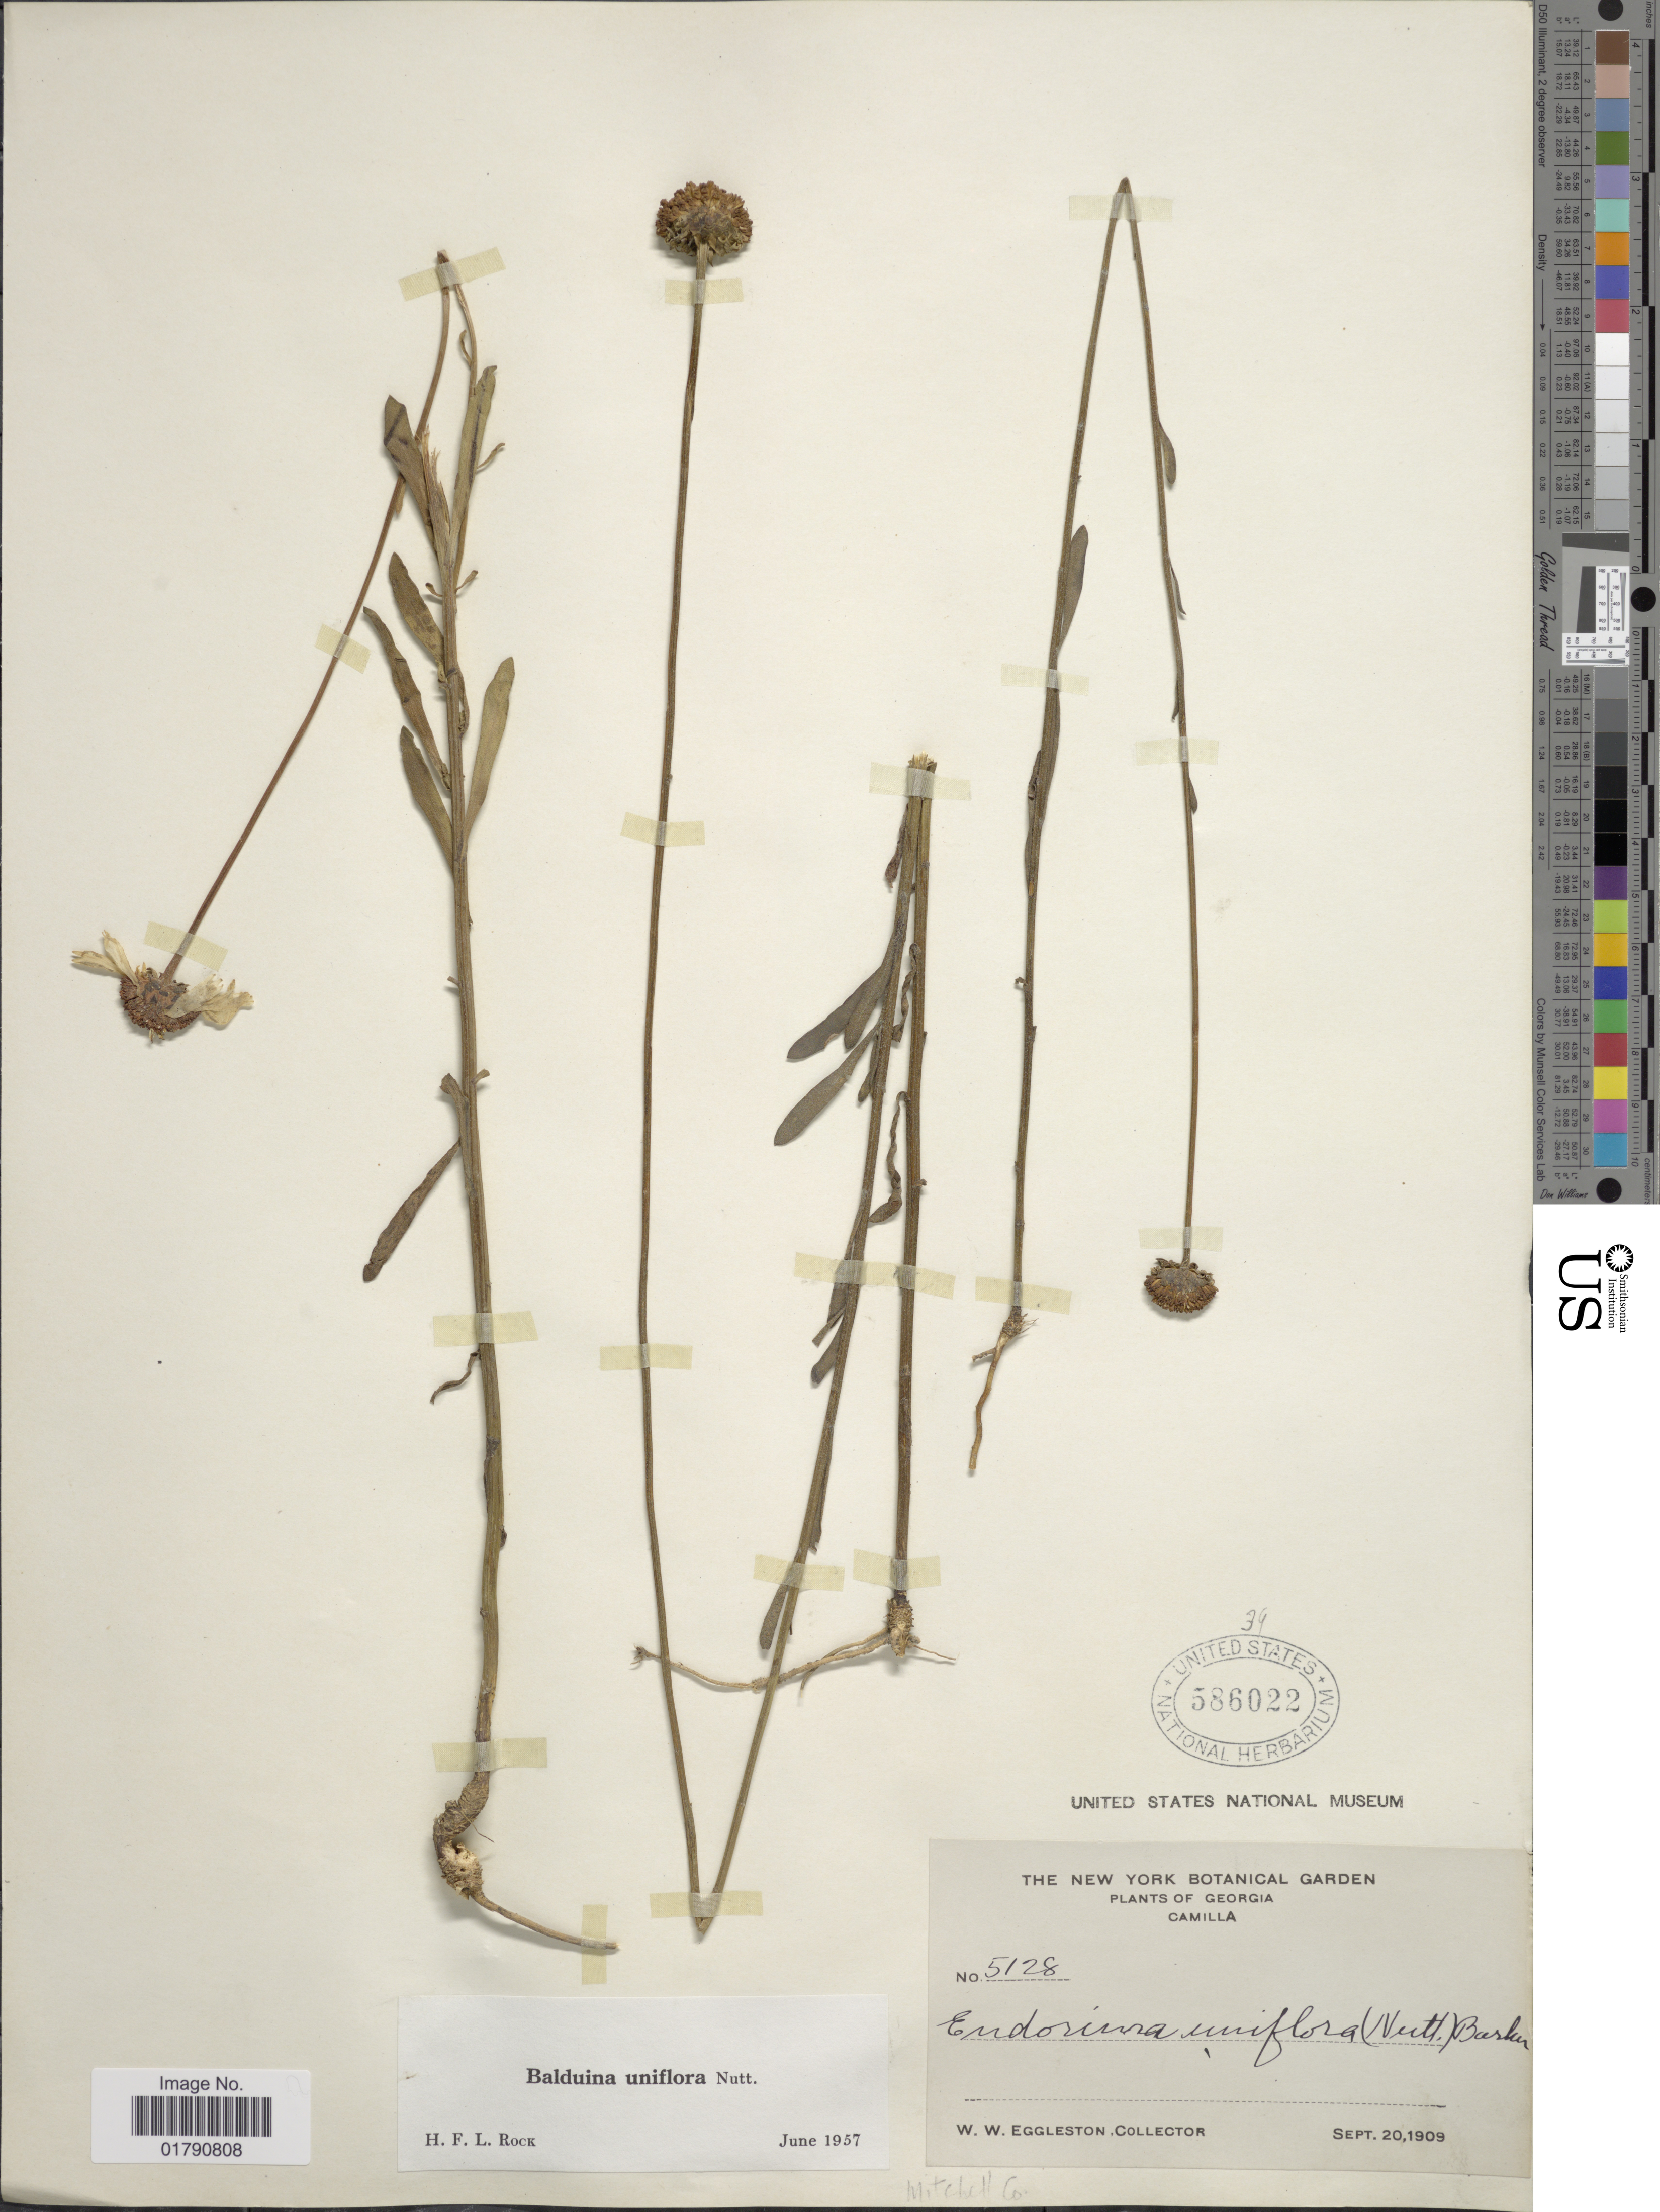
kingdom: Plantae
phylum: Tracheophyta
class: Magnoliopsida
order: Asterales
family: Asteraceae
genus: Balduina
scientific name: Balduina uniflora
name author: Nutt.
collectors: W. W. Eggleston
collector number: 5128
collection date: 1909-09-20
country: United States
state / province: Georgia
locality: Camilla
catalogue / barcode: US 586022